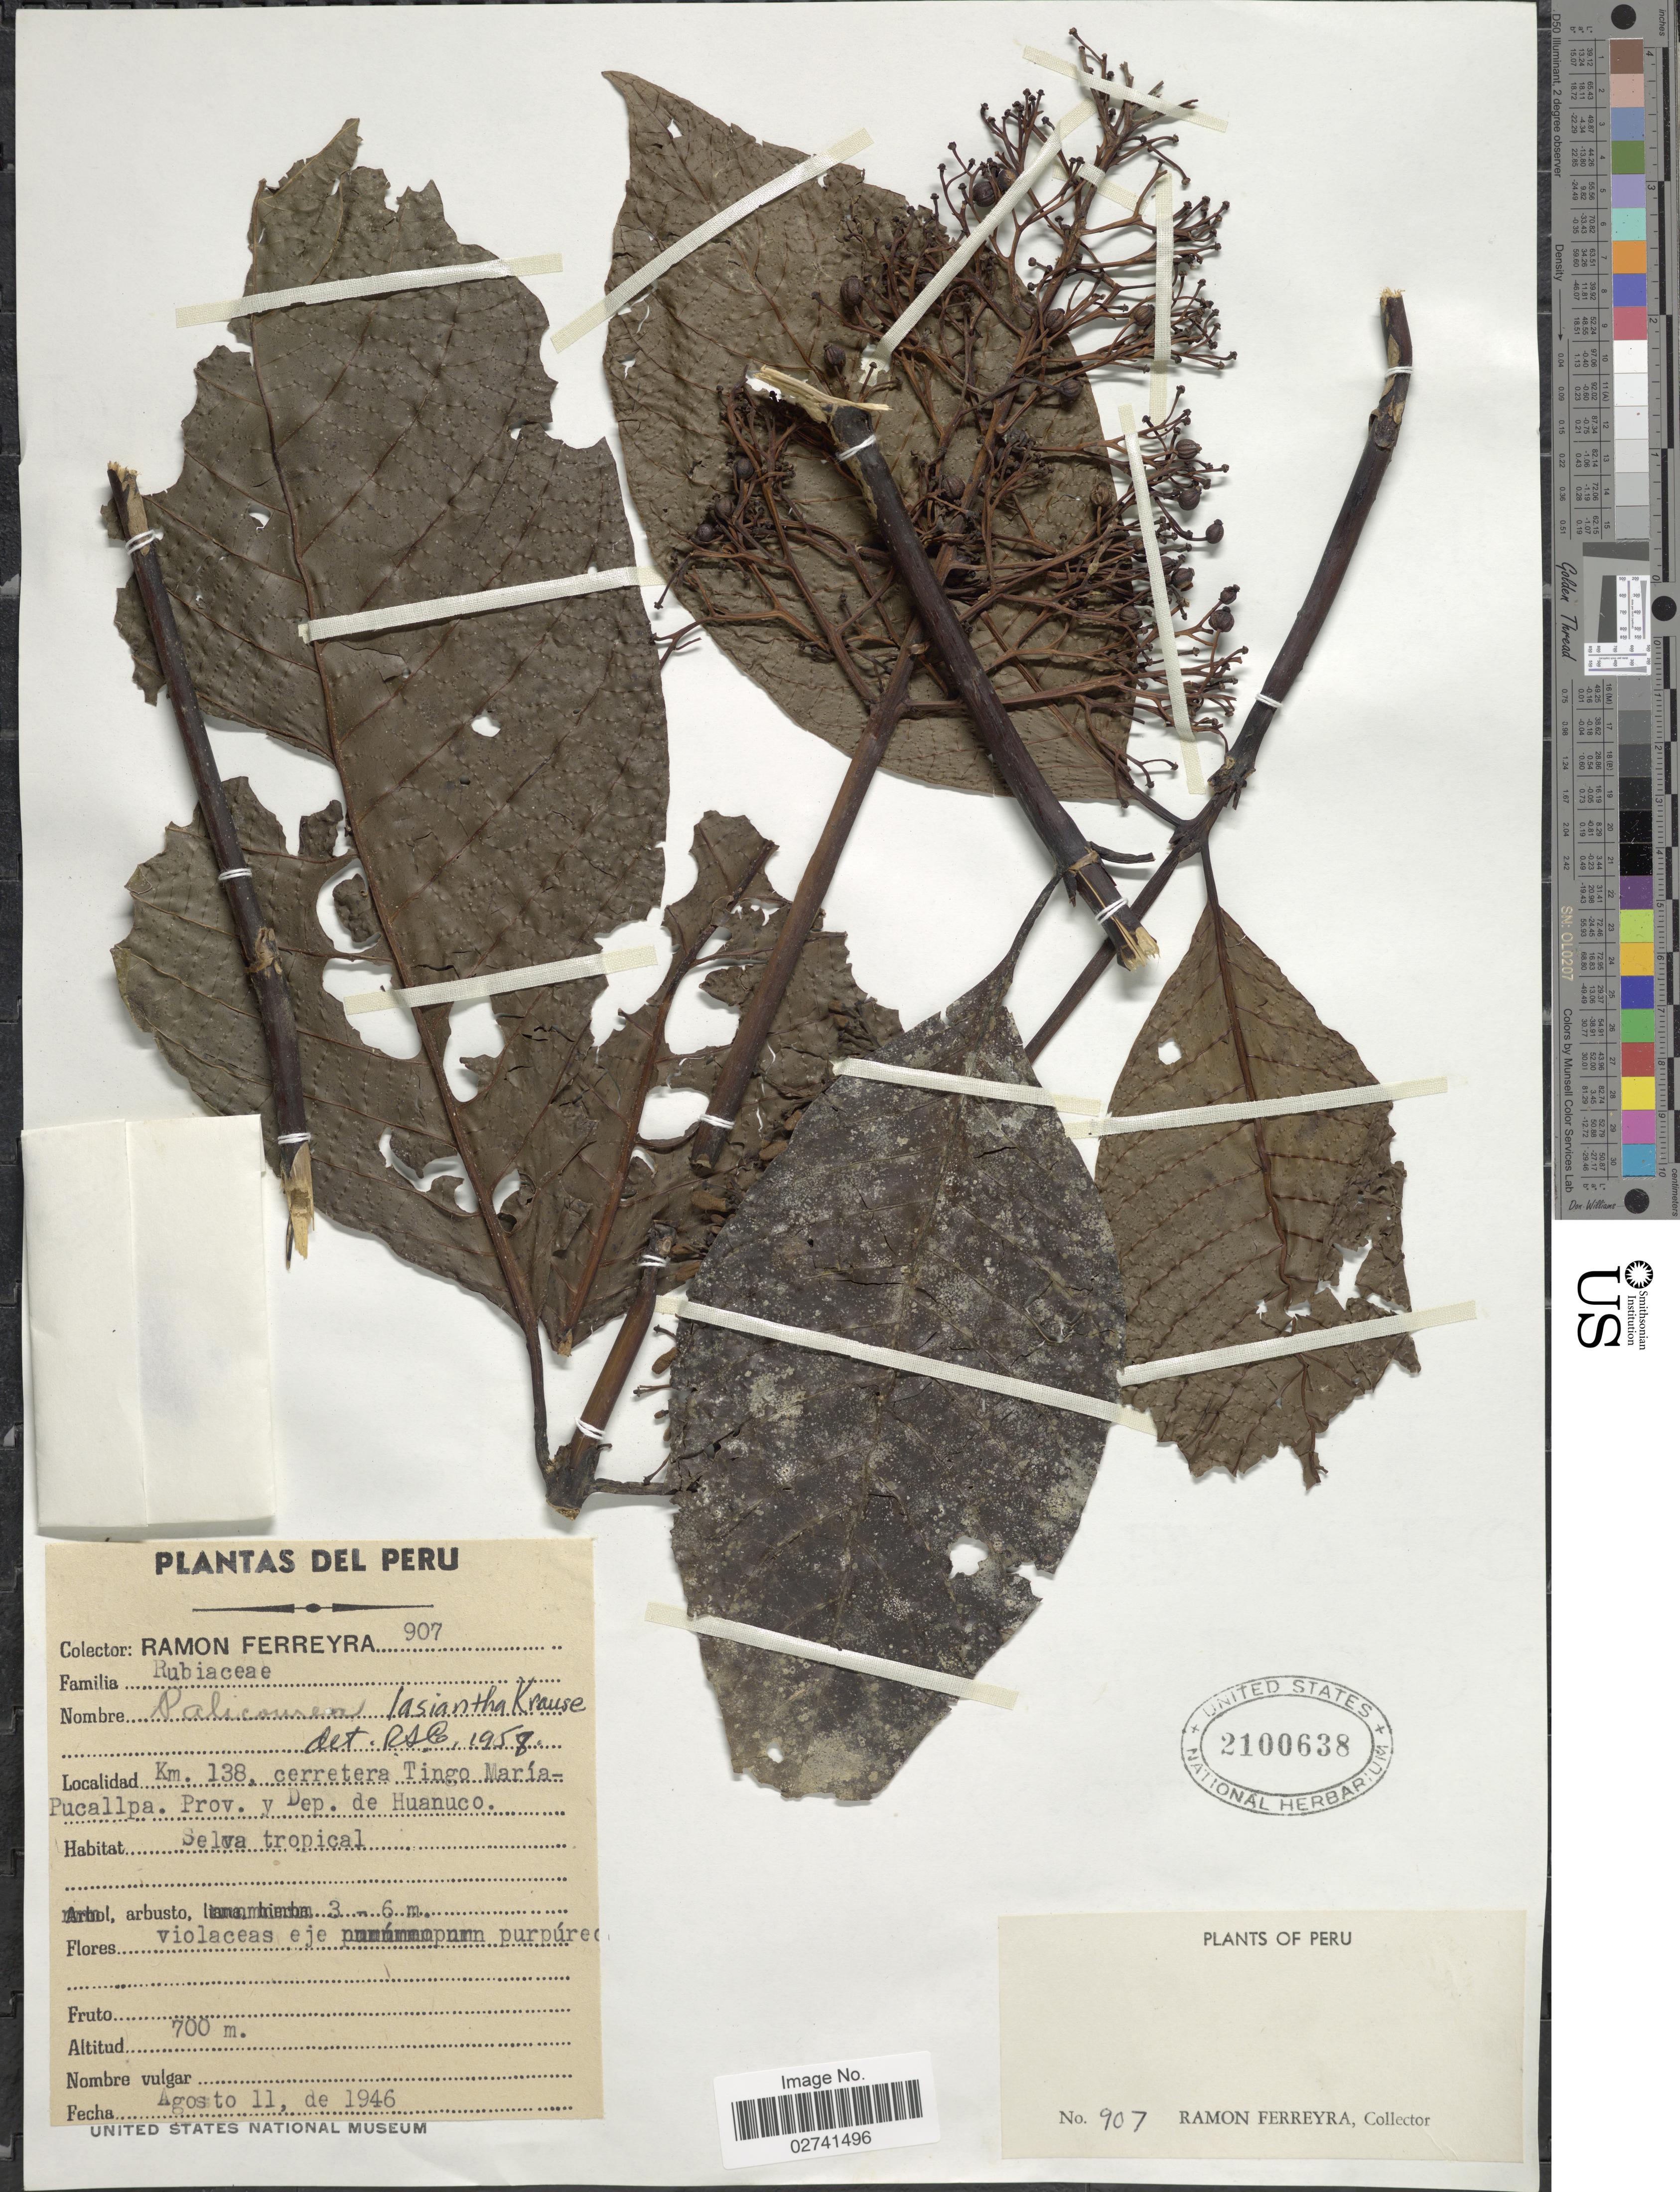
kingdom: Plantae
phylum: Tracheophyta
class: Magnoliopsida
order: Gentianales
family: Rubiaceae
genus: Palicourea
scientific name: Palicourea lasiantha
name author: Krause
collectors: R. A. Ferreyra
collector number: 907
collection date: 1946-08-11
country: Peru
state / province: Huánuco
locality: Km 138. cerretera Tingo María-Pucallpa. Prov y Dep de Huanuco, Selva tropical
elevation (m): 700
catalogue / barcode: US 2100638